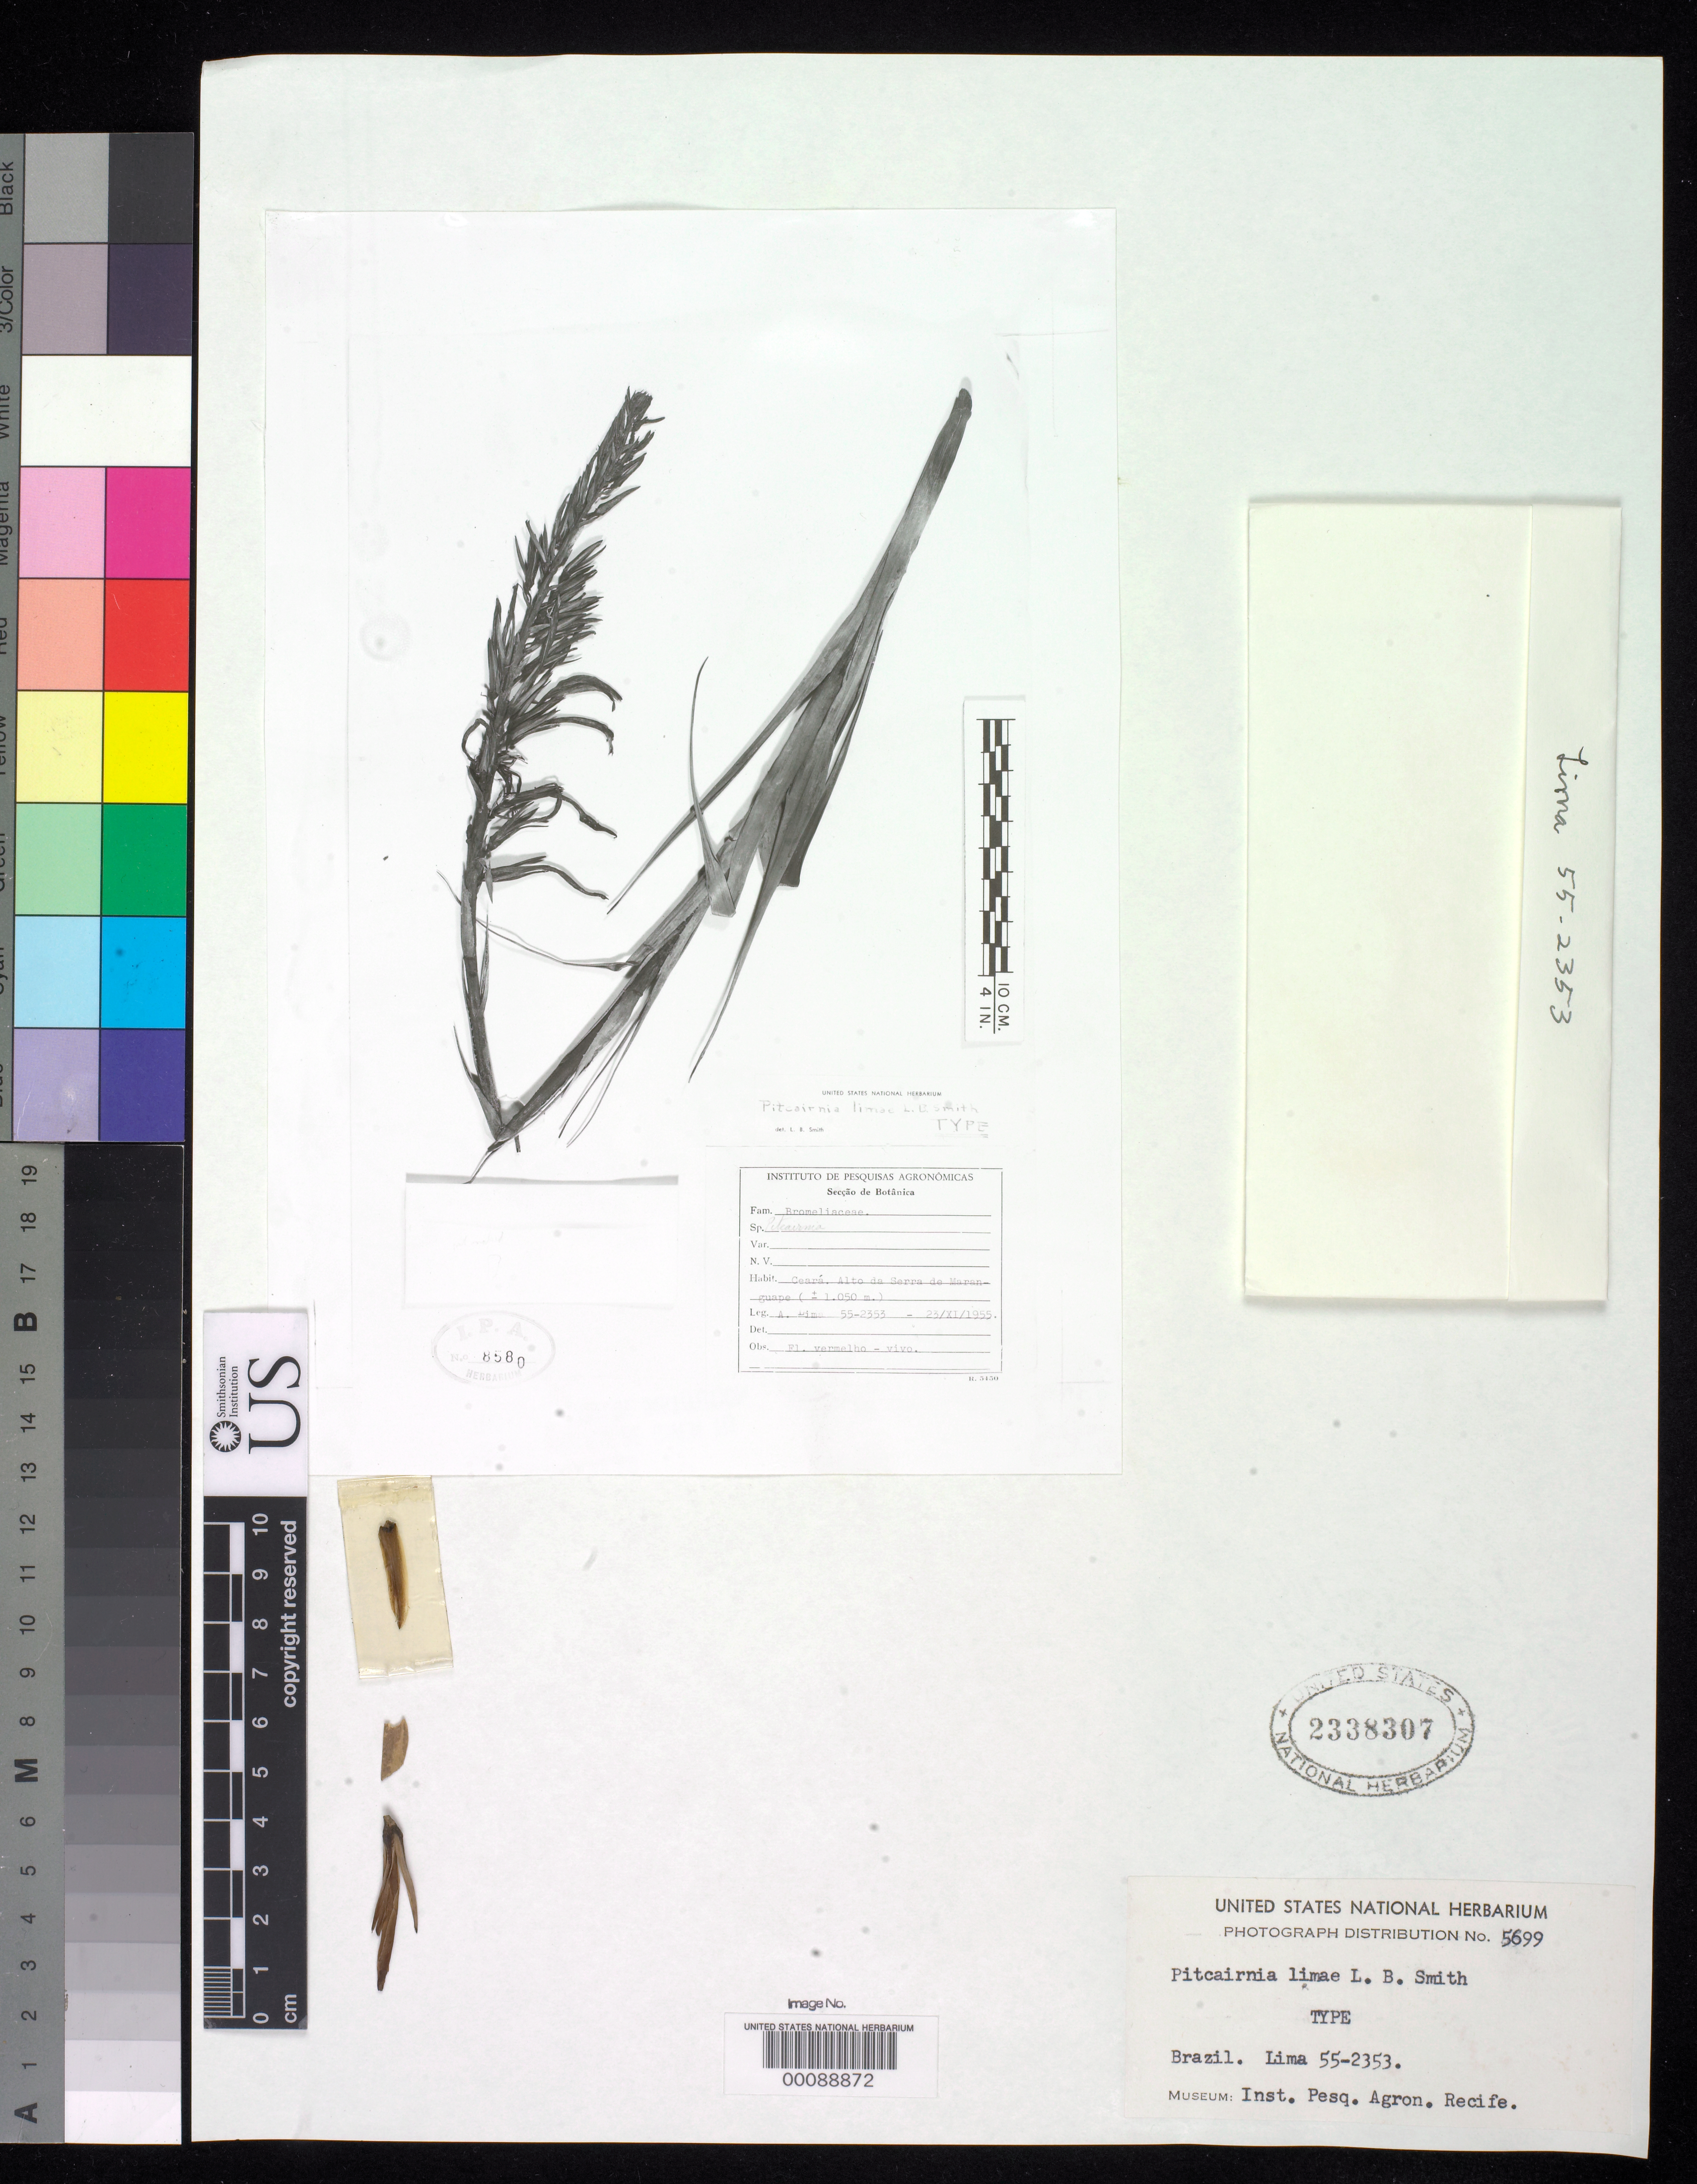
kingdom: Plantae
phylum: Tracheophyta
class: Liliopsida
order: Poales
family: Bromeliaceae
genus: Pitcairnia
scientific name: Pitcairnia limae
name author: L.B. Sm.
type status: Isotype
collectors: D. A. Lima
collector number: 55-2353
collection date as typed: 23 Nov 1955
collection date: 1955-11-23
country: Brazil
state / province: Ceará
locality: Crest of Serra de Maranguape.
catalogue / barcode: US 2338307